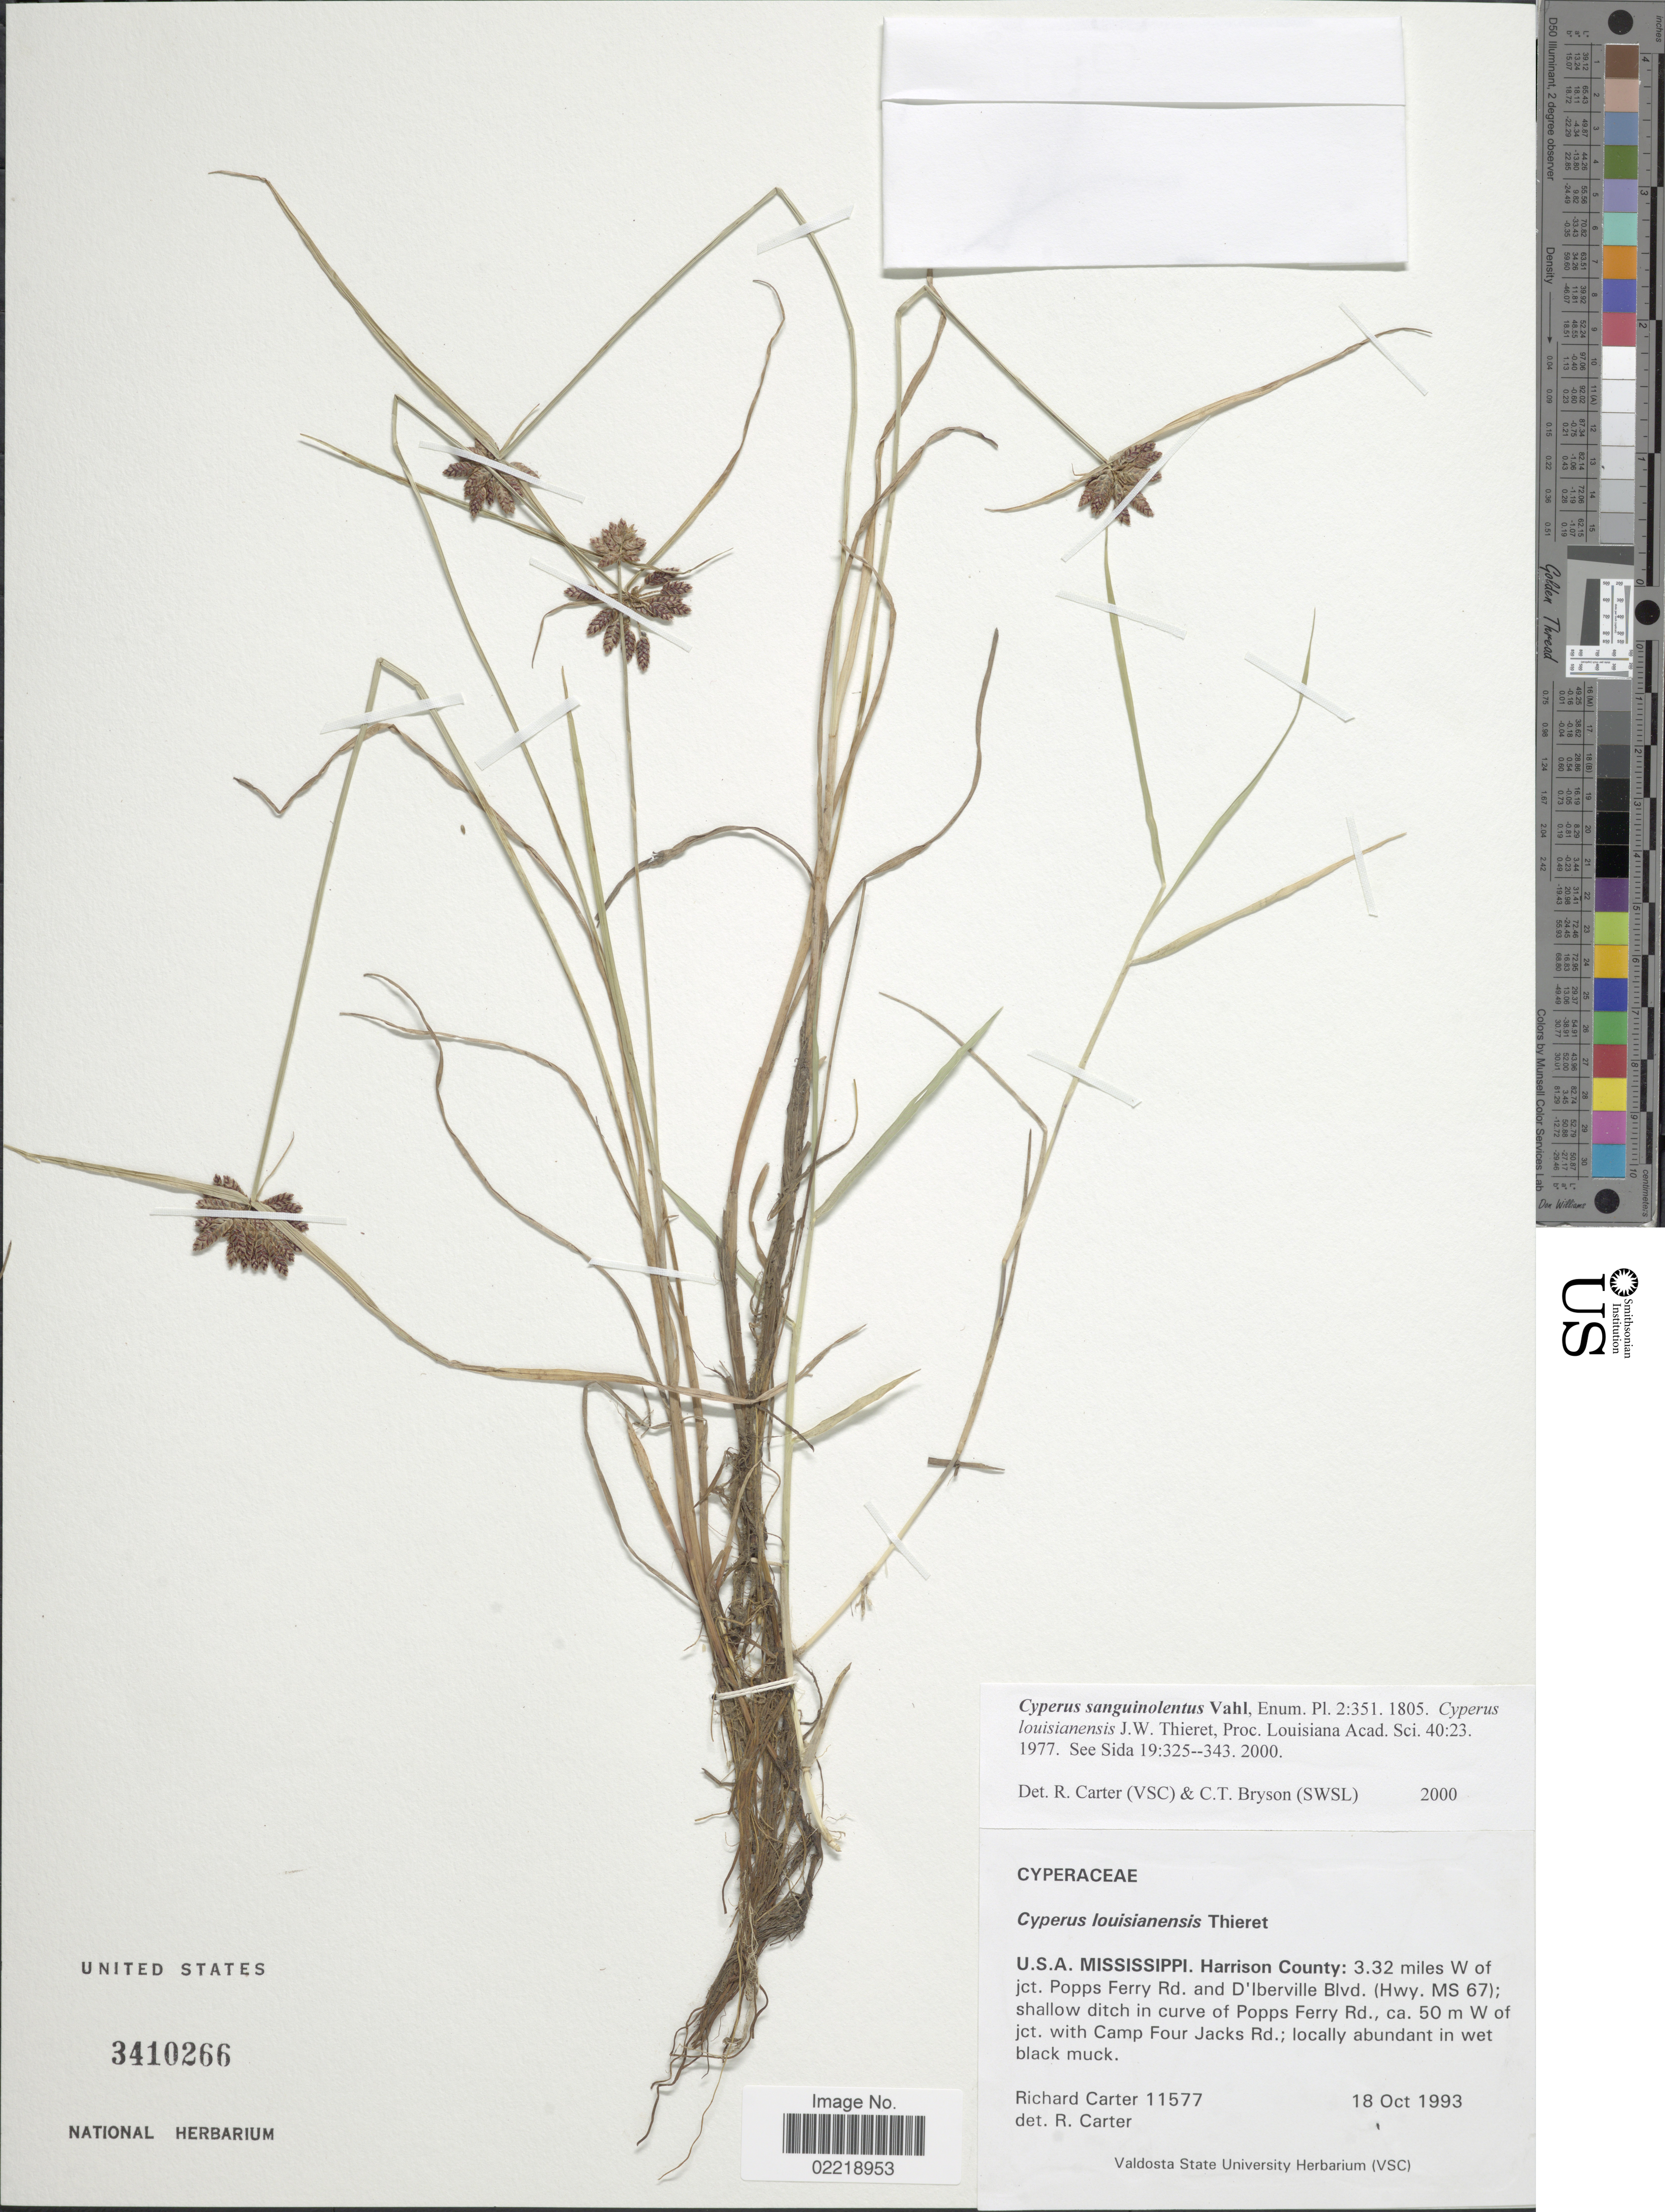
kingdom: Plantae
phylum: Tracheophyta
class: Liliopsida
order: Poales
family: Cyperaceae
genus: Cyperus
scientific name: Cyperus sanguinolentus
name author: Vahl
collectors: R. Carter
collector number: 11577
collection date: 1993-10-18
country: United States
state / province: Mississippi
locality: Harrison County: 3.32 miles W of jct Popps Ferry Rd. and D'Iberville Blvd. (Hwy Ms 67); shallow ditch in curve of Popps Ferry Rd., ca 50 m W of jct with Camp Four Jacks Rd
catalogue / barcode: US 3410266